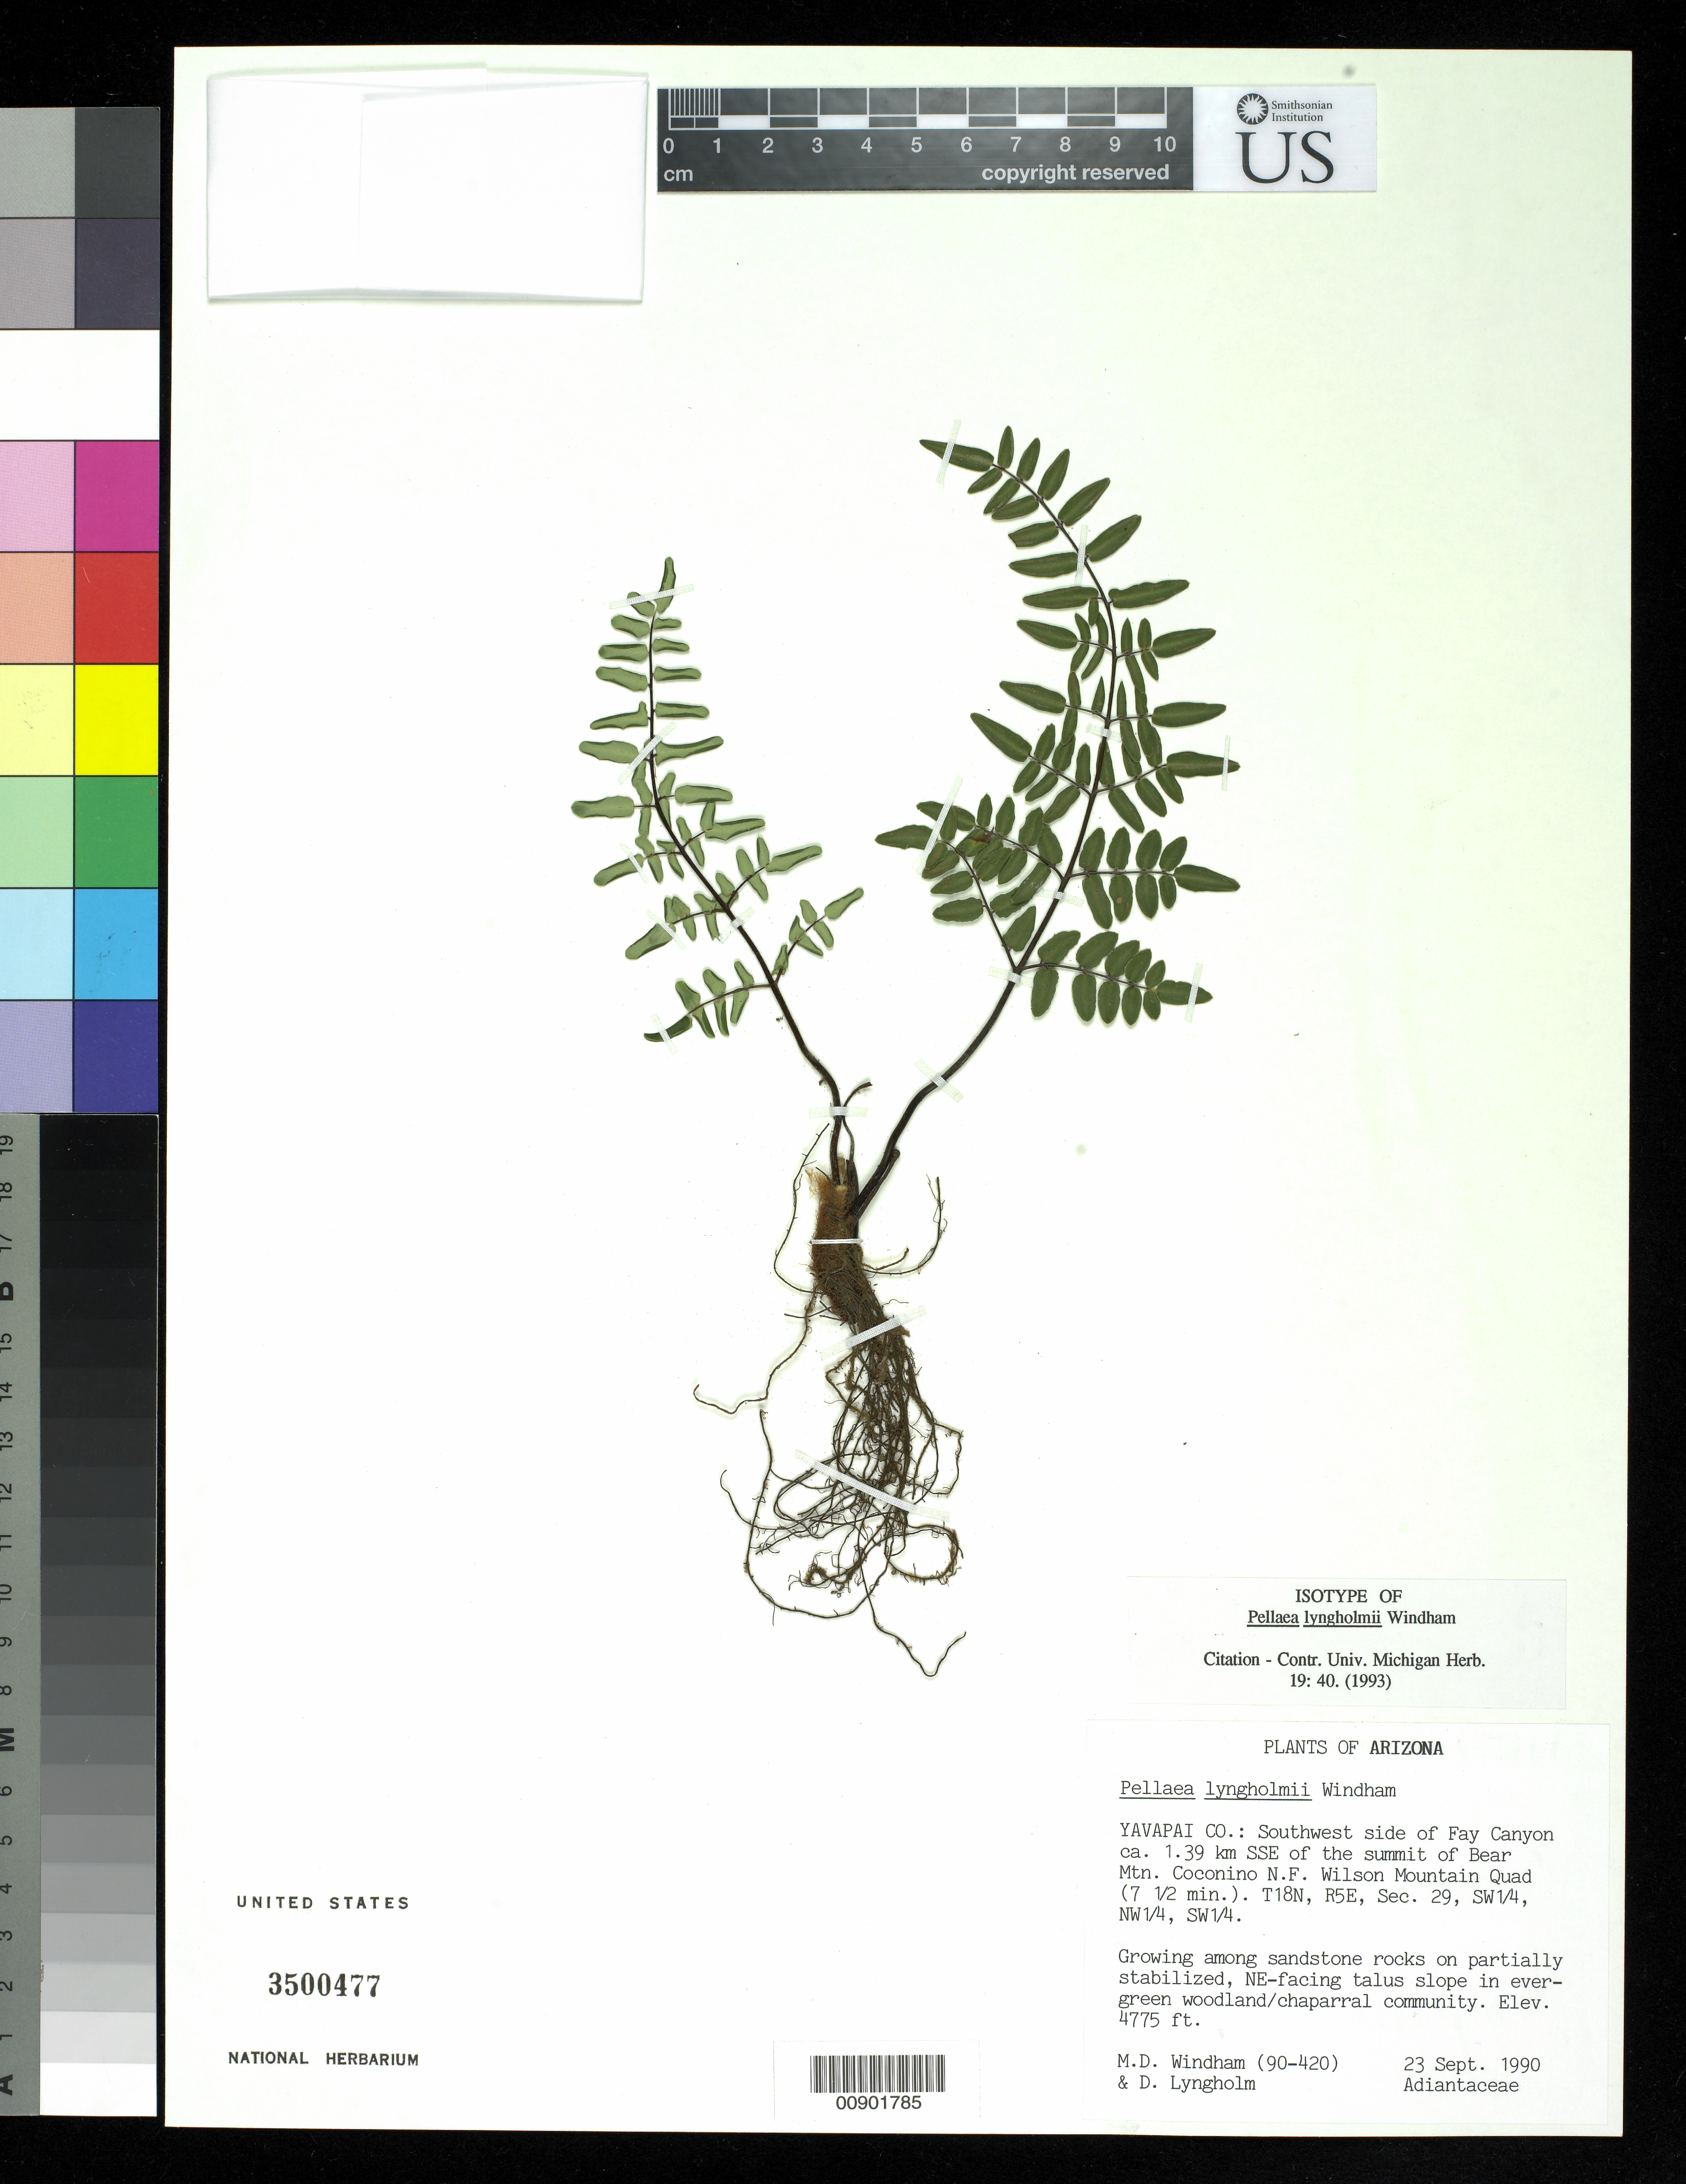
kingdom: Plantae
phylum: Tracheophyta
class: Polypodiopsida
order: Polypodiales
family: Pteridaceae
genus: Pellaea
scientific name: Pellaea lyngholmii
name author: Windham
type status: Isotype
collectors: M. D. Windham & D. Lyngholm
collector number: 90-420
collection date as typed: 23 Sep 1990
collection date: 1990-09-23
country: United States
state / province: Arizona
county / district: Yavapai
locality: Yavapai Co.: Southwest side of Fay canyon ca. 1.39 km SSE of the summit of Bear Mtn. Coconino N.F. Wilson Mountain Quad (7 1/2 min.).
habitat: Growing among sandstone rocks on partially stabilized, NE-facing talus slope in evergreen woodland/chaparral community.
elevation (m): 1455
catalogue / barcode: US 3500477